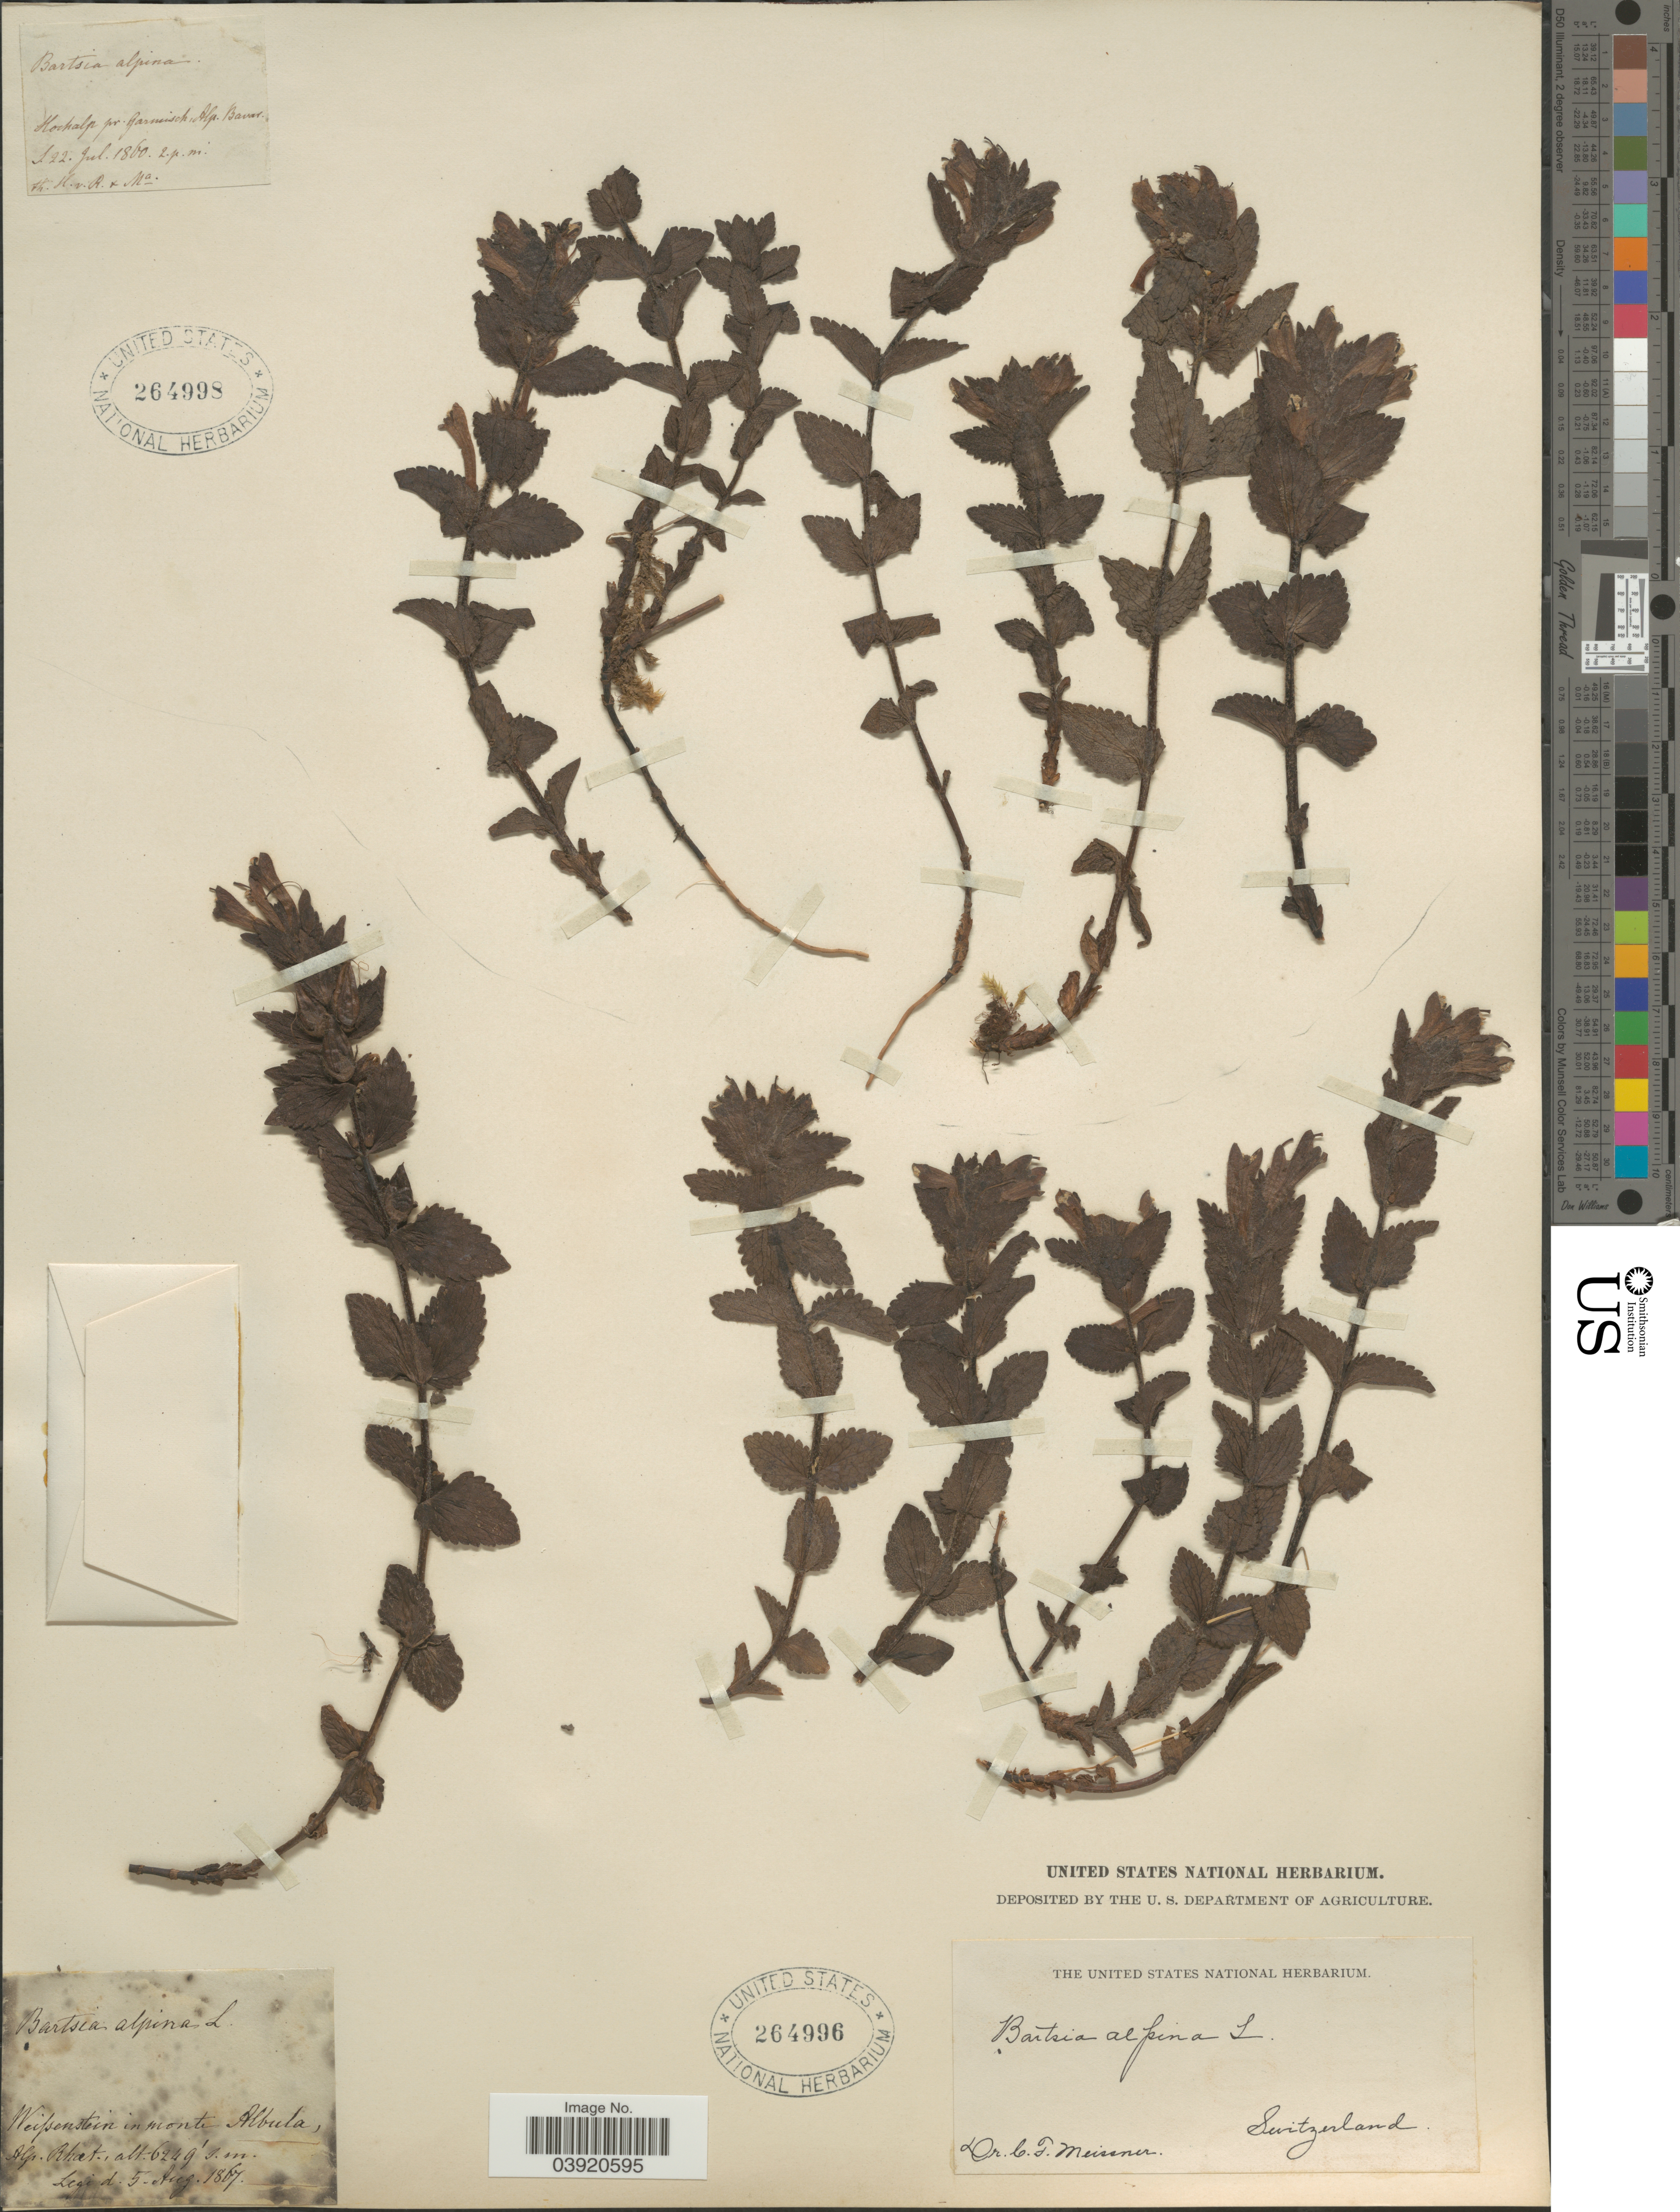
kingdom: Plantae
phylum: Tracheophyta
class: Magnoliopsida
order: Lamiales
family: Orobanchaceae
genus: Bartsia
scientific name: Bartsia alpina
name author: L.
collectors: C. F. W. Meissner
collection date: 1867-08-05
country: Switzerland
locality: Weissenstein in monte Albuta, Alp. Rhat.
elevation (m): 1905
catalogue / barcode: US 264996-2